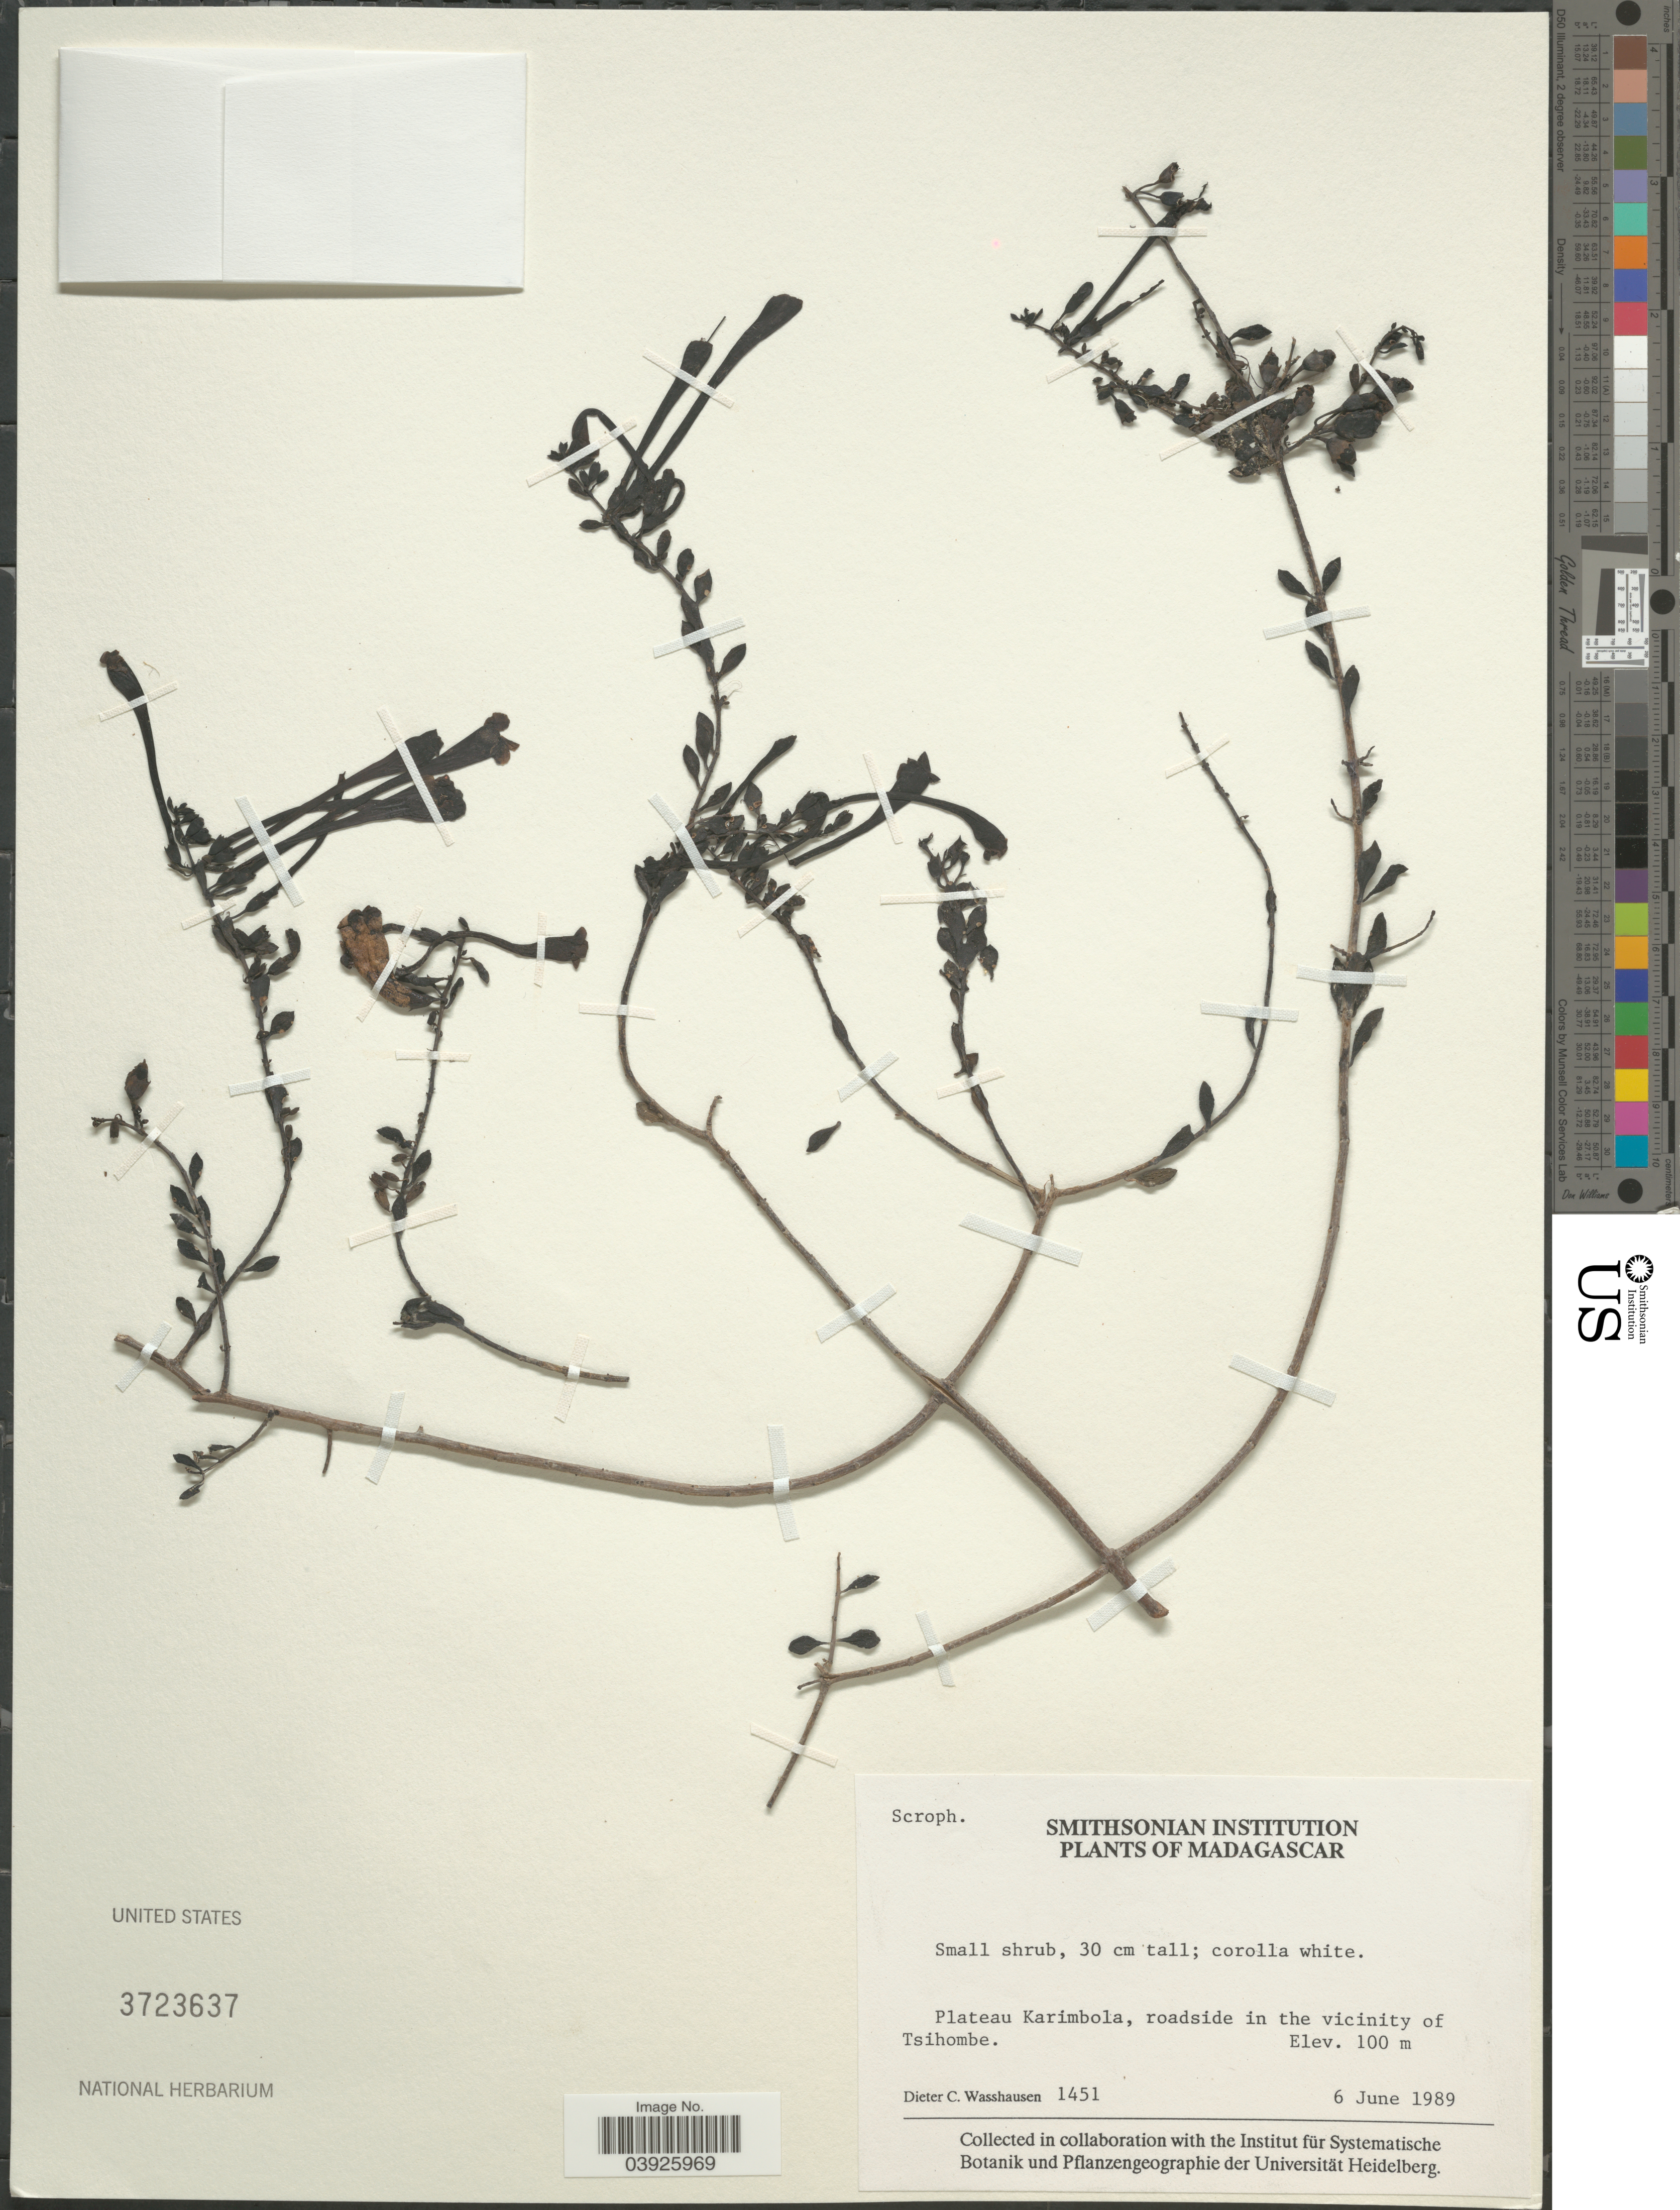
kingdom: Plantae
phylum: Tracheophyta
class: Magnoliopsida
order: Lamiales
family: Scrophulariaceae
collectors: D. C. Wasshausen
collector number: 1451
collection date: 1989-06-06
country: Madagascar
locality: Plateau Karimbola, roadside in the vicinity of Tsihombe.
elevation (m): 100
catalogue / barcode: US 3723637